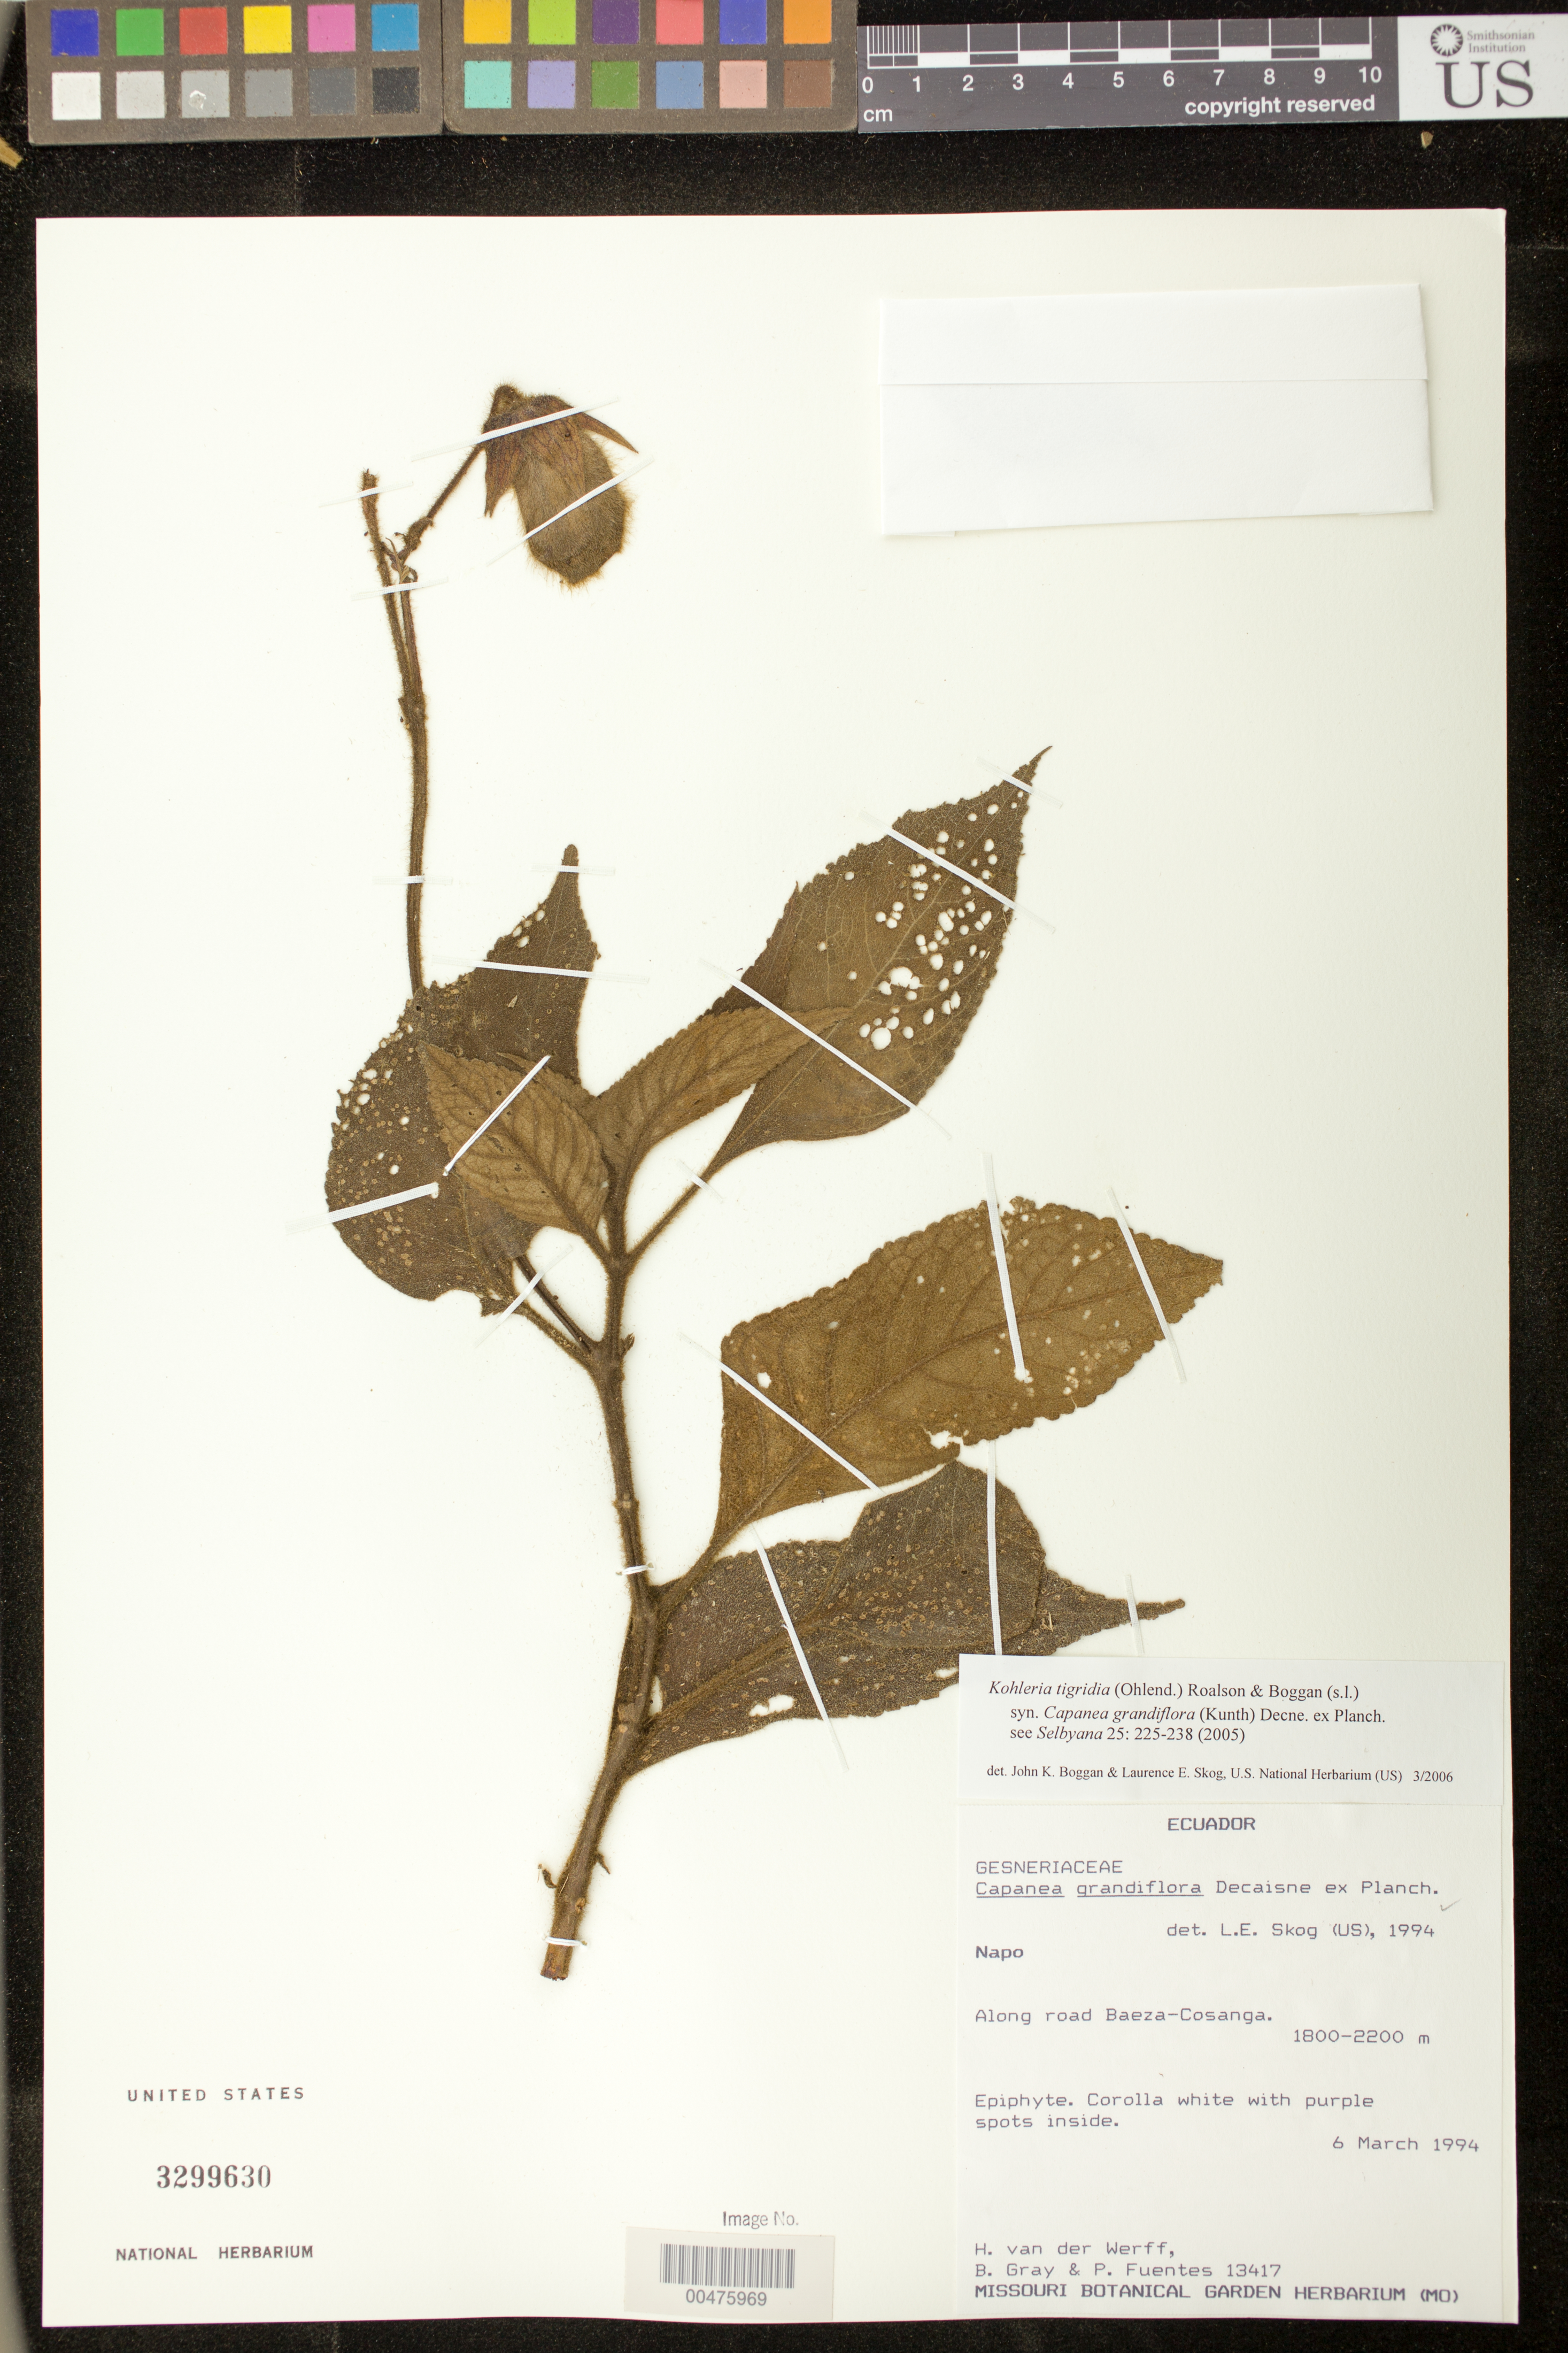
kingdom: Plantae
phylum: Tracheophyta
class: Magnoliopsida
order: Lamiales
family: Gesneriaceae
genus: Kohleria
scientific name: Kohleria tigridia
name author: (Ohlend.) Roalson & Boggan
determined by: Boggan, J. K.; Skog, L. E.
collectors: H. van der Werff & et al.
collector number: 13417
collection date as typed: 06 Mar 1994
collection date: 1994-03-06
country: Ecuador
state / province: Napo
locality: Along road Baeza-Cosanga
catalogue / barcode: US 3299630